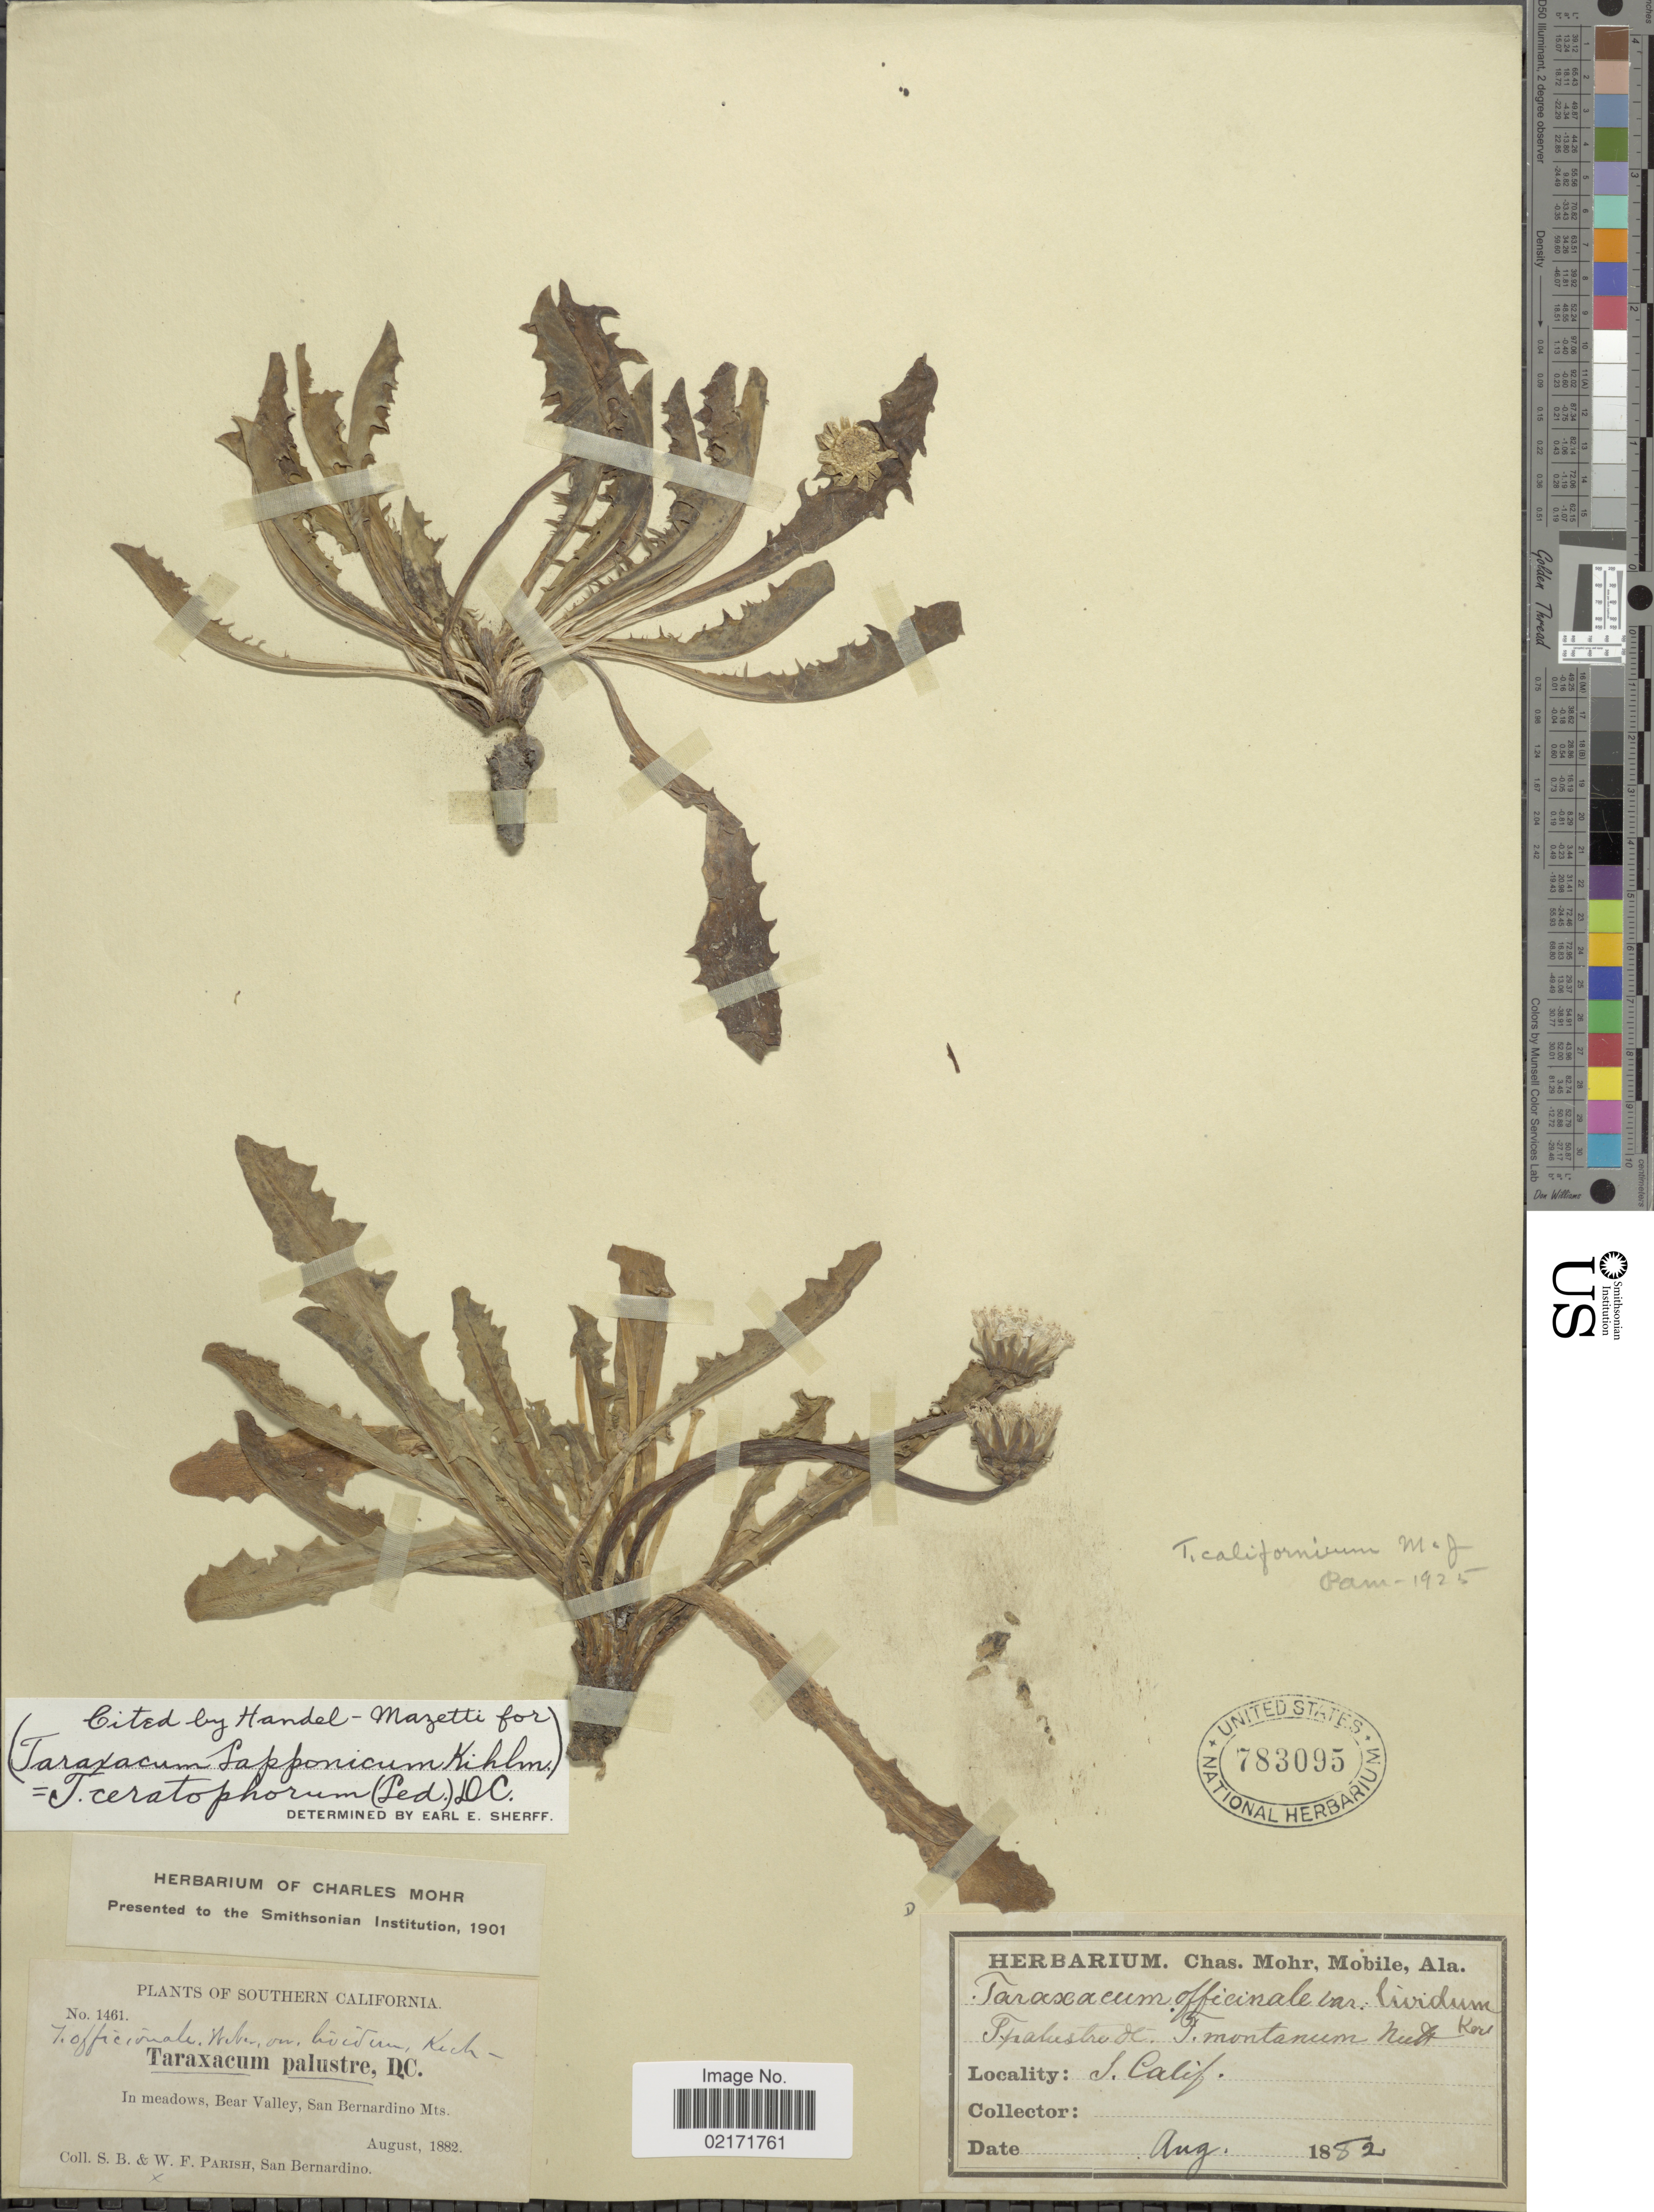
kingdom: Plantae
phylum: Tracheophyta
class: Magnoliopsida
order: Asterales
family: Asteraceae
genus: Taraxacum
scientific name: Taraxacum ceratophorum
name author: (Ledeb.) DC.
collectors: S. B. Parish & W. F. Parish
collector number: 1461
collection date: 1882-08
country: United States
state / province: California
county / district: San Bernardino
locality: Southern California. In meadows, Bear Valley, San Bernardino Mts.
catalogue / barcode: US 783095